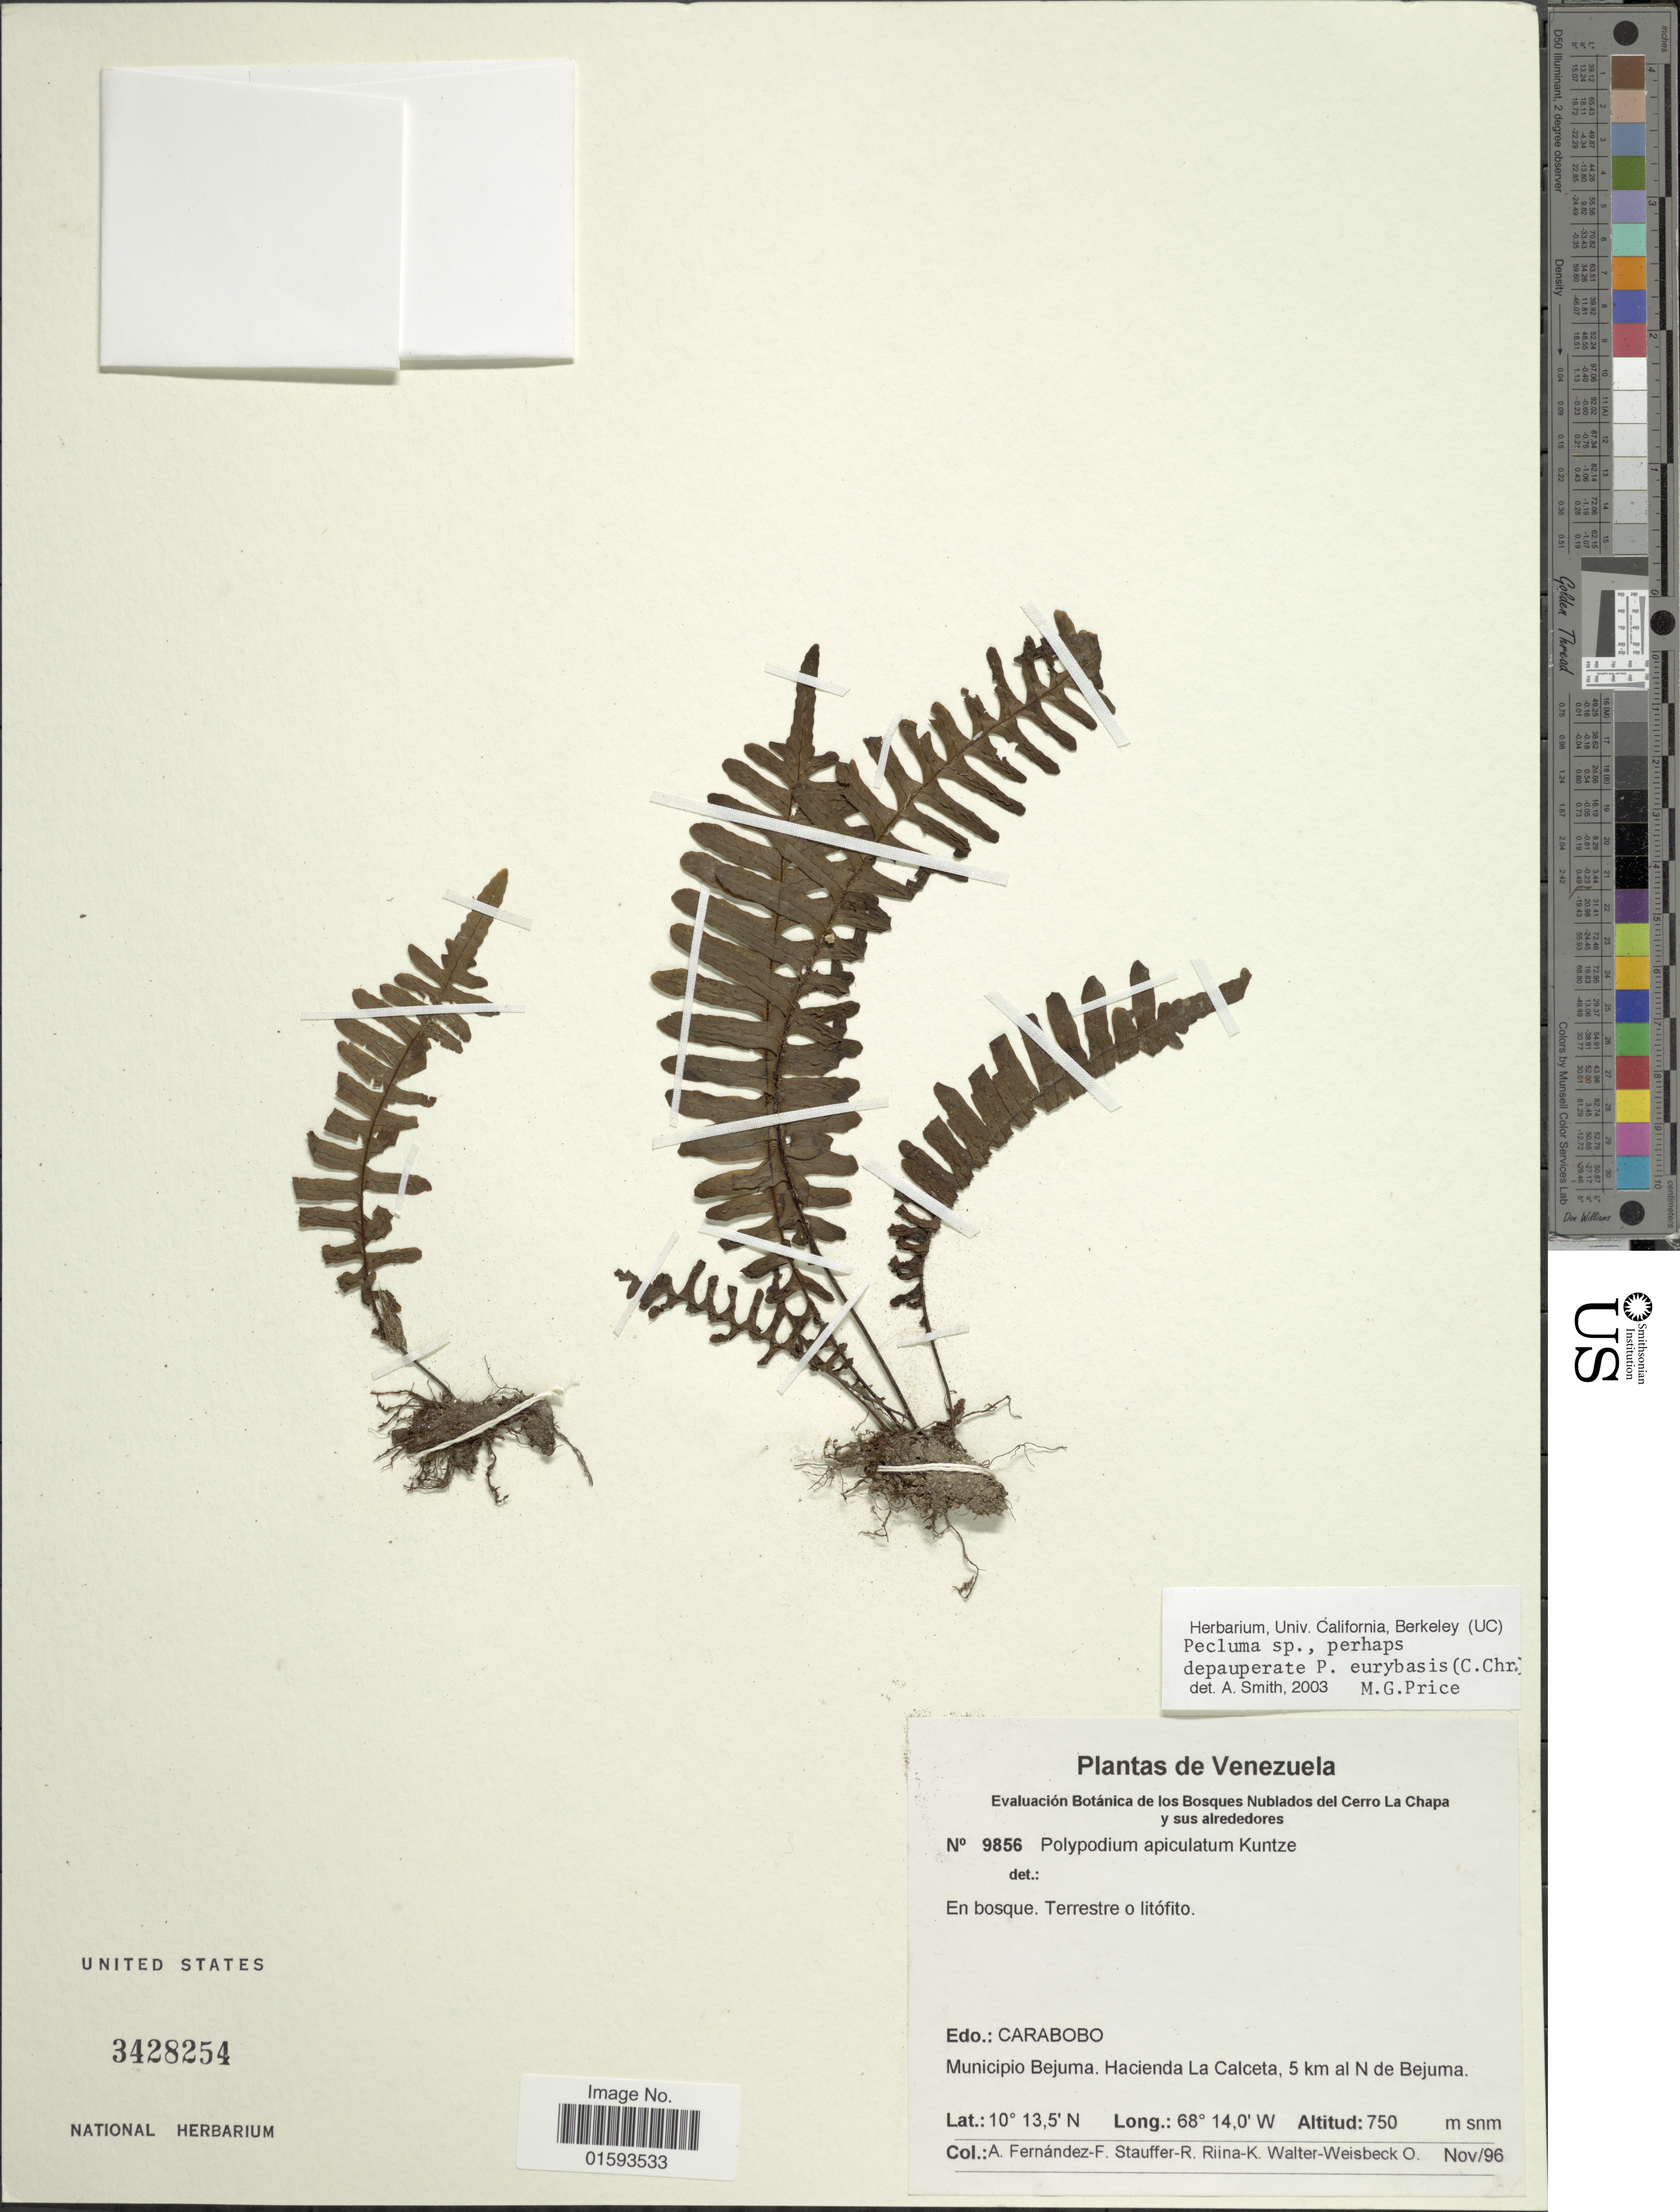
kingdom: Plantae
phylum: Tracheophyta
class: Polypodiopsida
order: Polypodiales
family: Polypodiaceae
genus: Pecluma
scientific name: Pecluma eurybasis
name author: (C. Chr.) M.G. Price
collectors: A. Fernández F., R. Stauffer, K. Riina & O. Kunert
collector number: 9856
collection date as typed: Transcribed d/m/y: /11/96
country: Venezuela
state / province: Carabobo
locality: Muncipio Bejuma. Hacienda la Calceta, 5 km al N de Bejuma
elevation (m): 750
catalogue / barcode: US 3428254